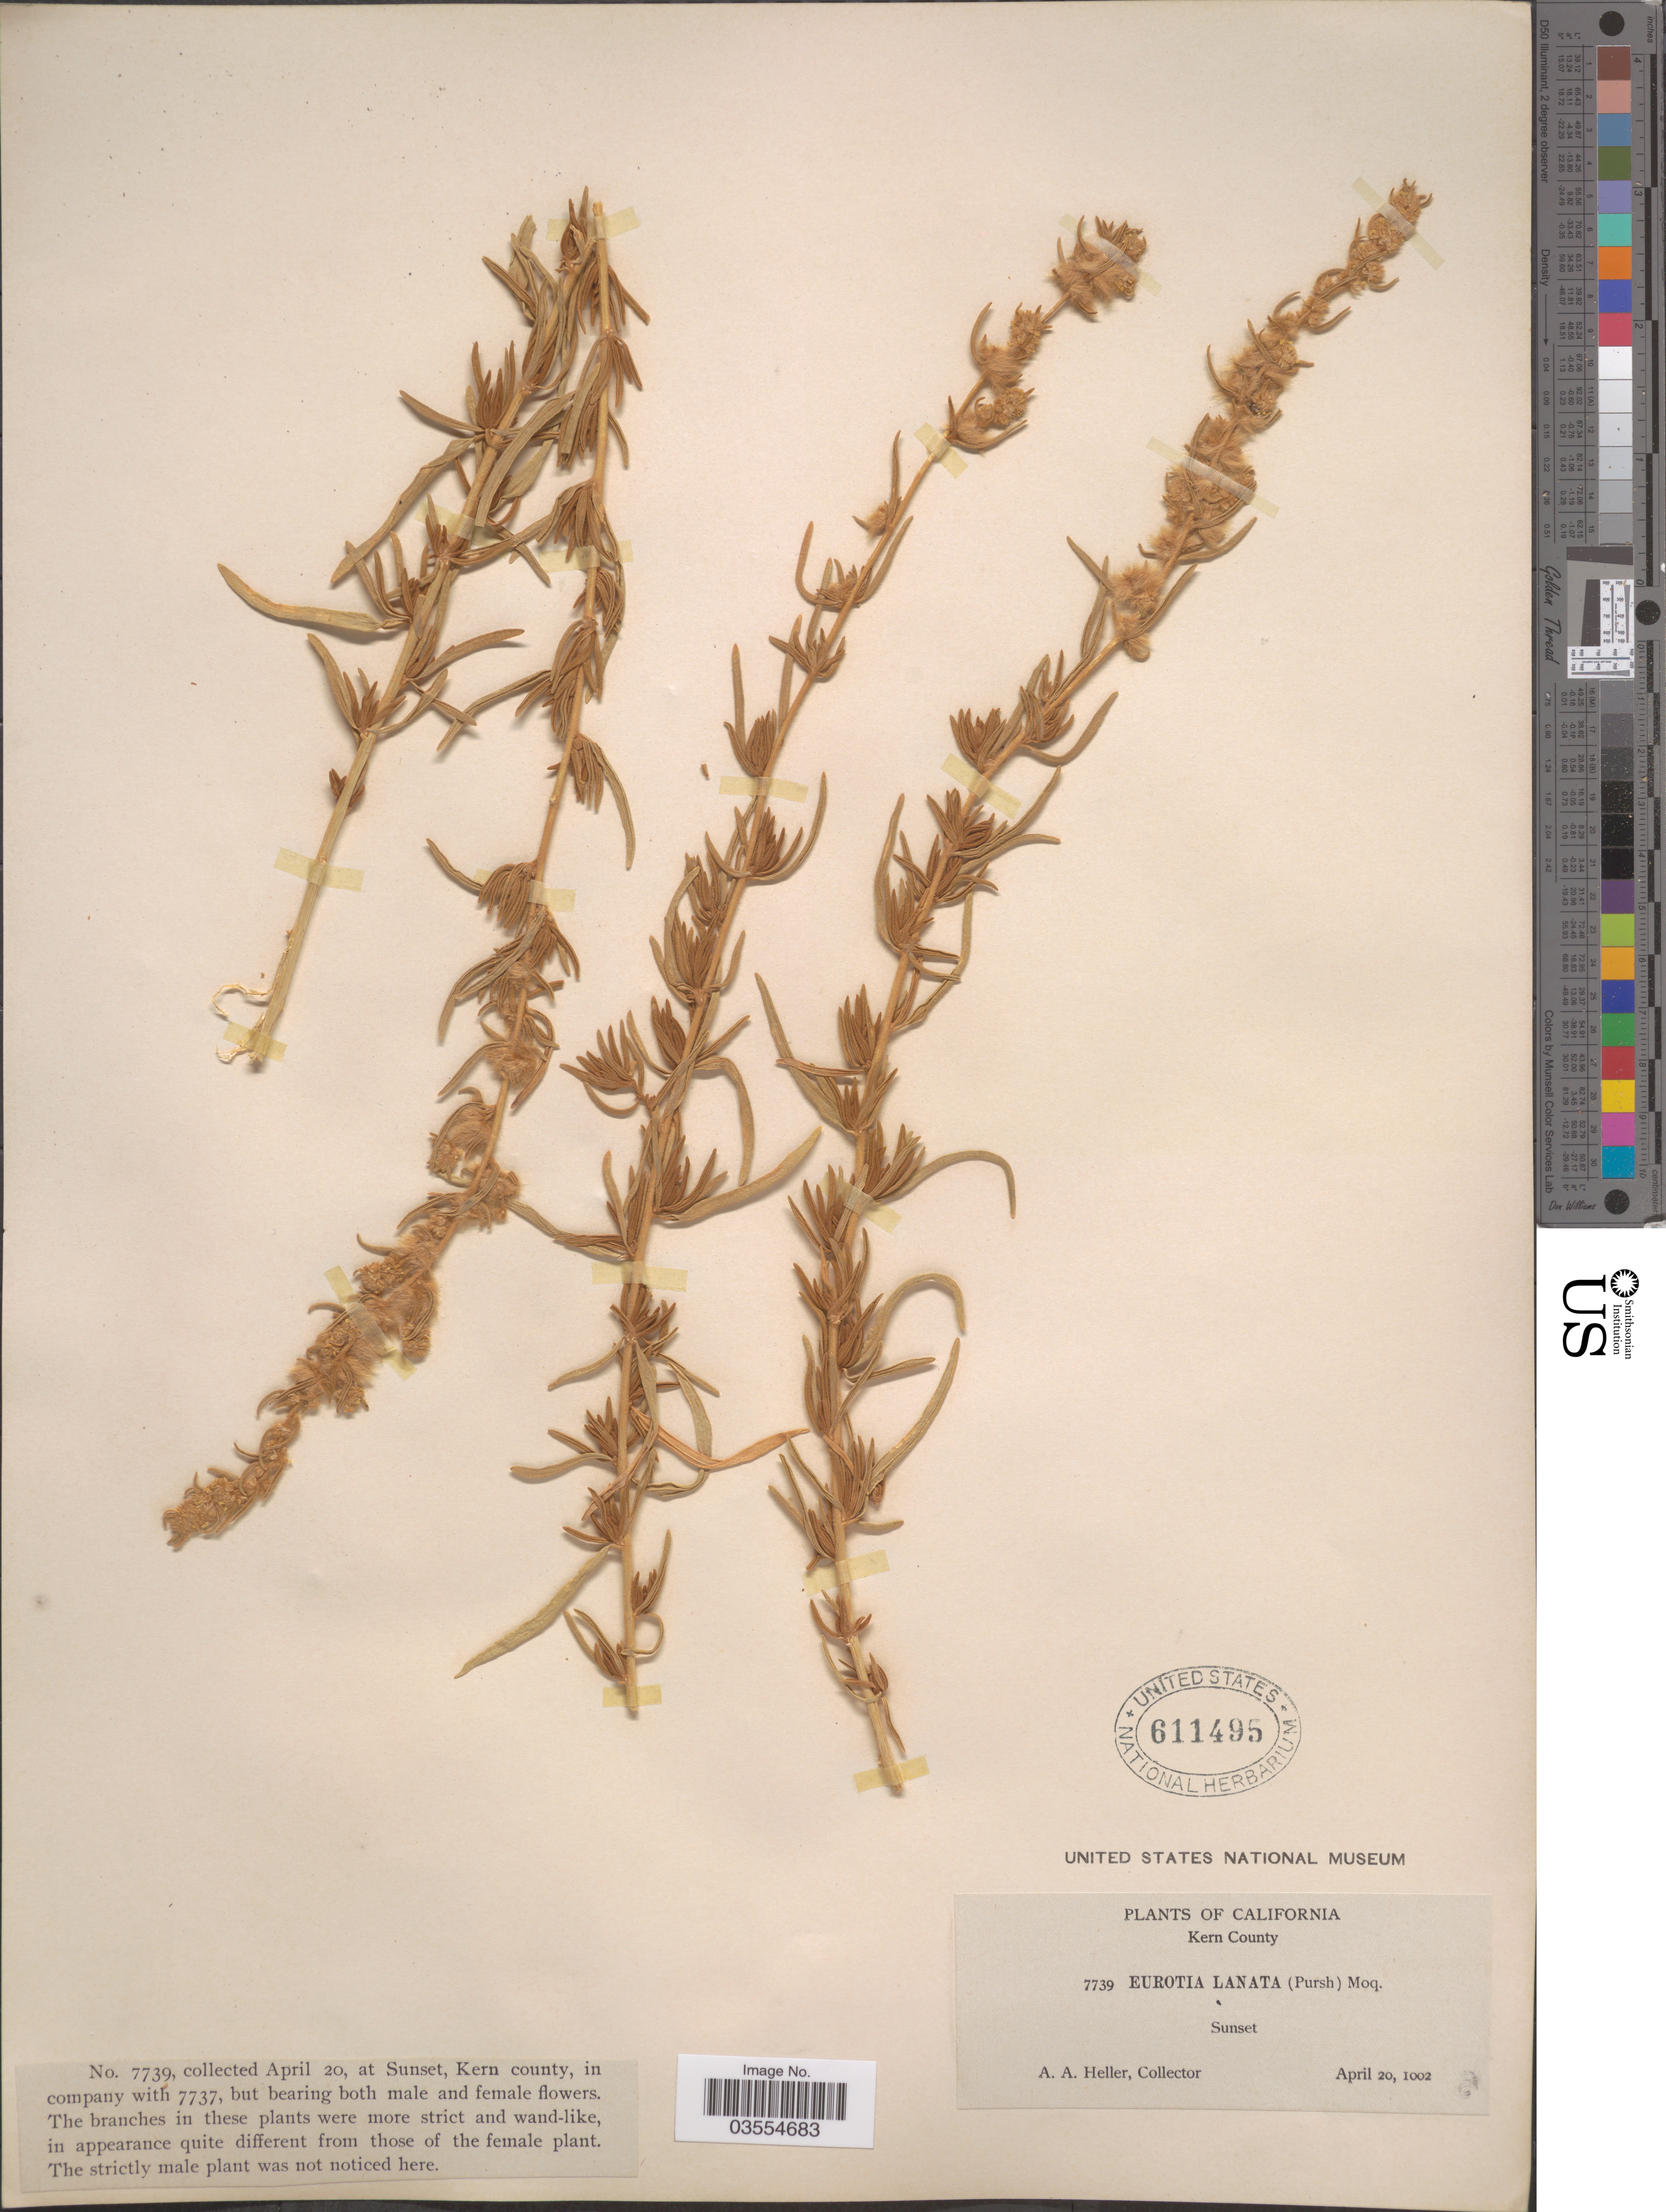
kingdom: Plantae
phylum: Tracheophyta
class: Magnoliopsida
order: Caryophyllales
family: Amaranthaceae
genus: Krascheninnikovia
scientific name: Krascheninnikovia lanata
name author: (Pursh) A. Meeuse & A.Smit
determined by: U.S. National Herbarium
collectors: A. A. Heller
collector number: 7739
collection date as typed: April 20, 1002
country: United States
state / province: California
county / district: Kern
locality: Kern County. Sunset.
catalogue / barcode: US 611495